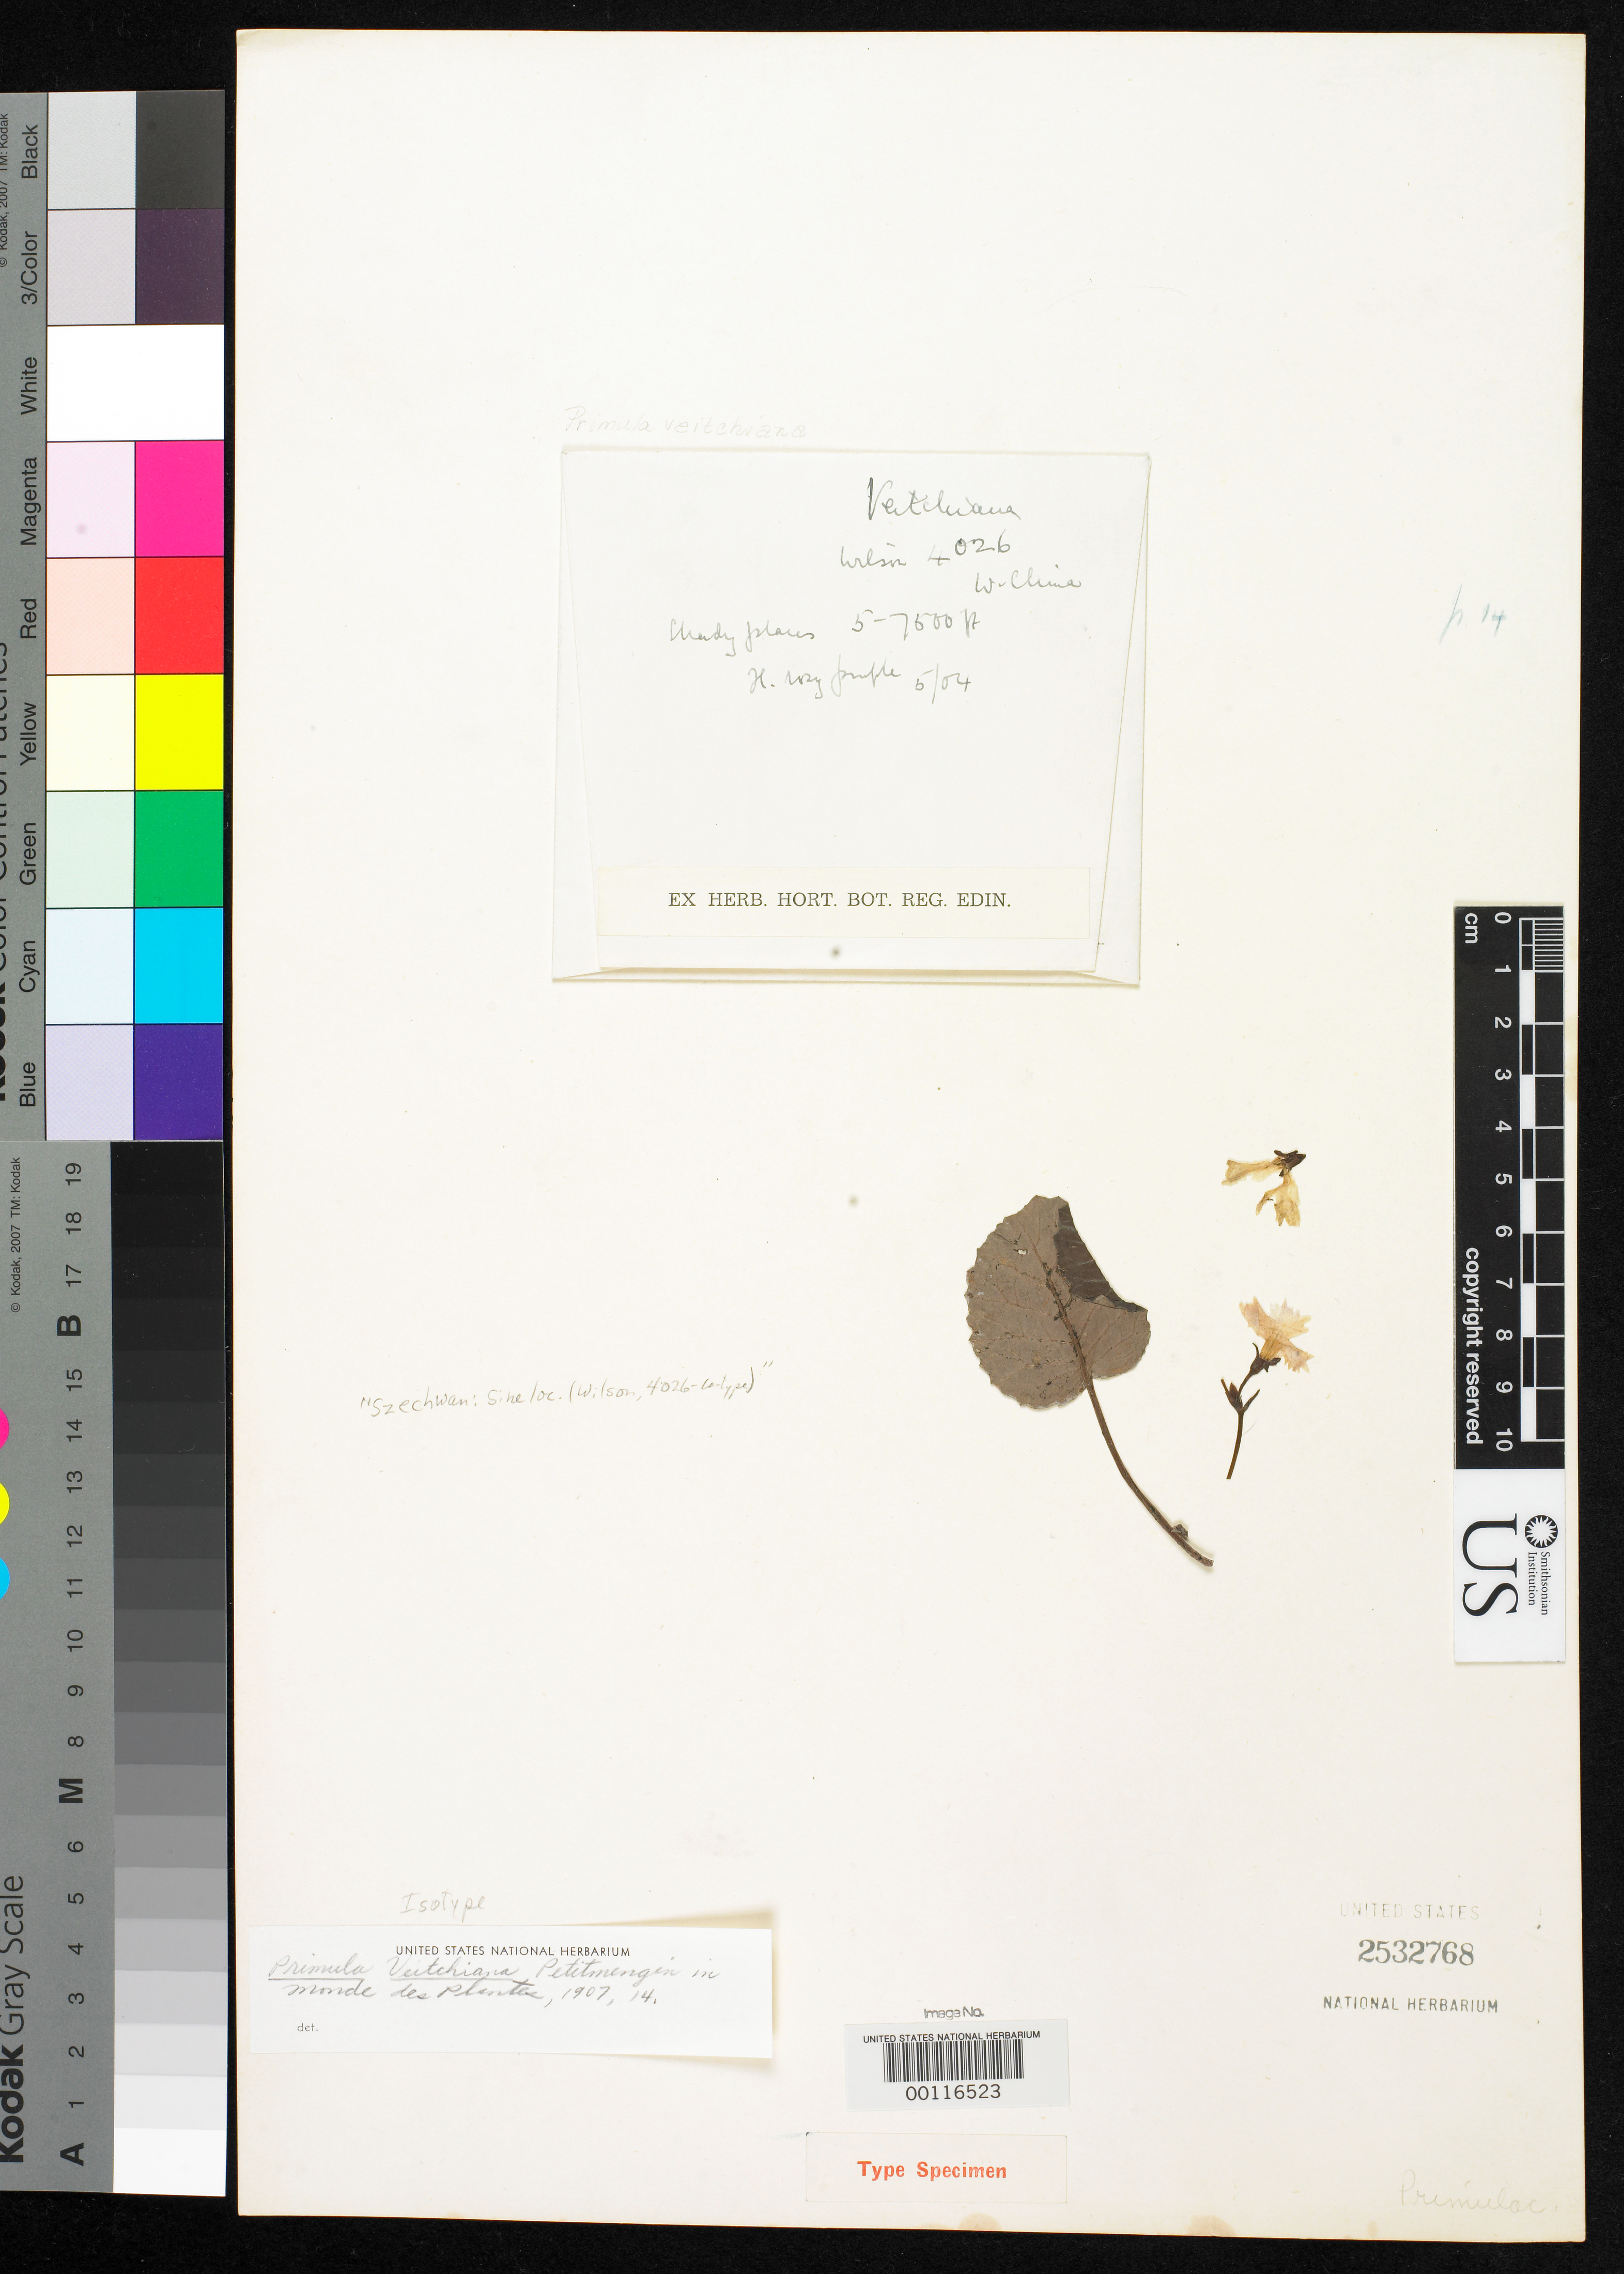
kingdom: Plantae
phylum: Tracheophyta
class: Magnoliopsida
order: Ericales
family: Primulaceae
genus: Primula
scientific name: Primula veitchiana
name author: Petitm.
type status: Isotype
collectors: E. H. Wilson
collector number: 4026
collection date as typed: May 1904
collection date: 1904-05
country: China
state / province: Sichuan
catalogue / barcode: US 2532768